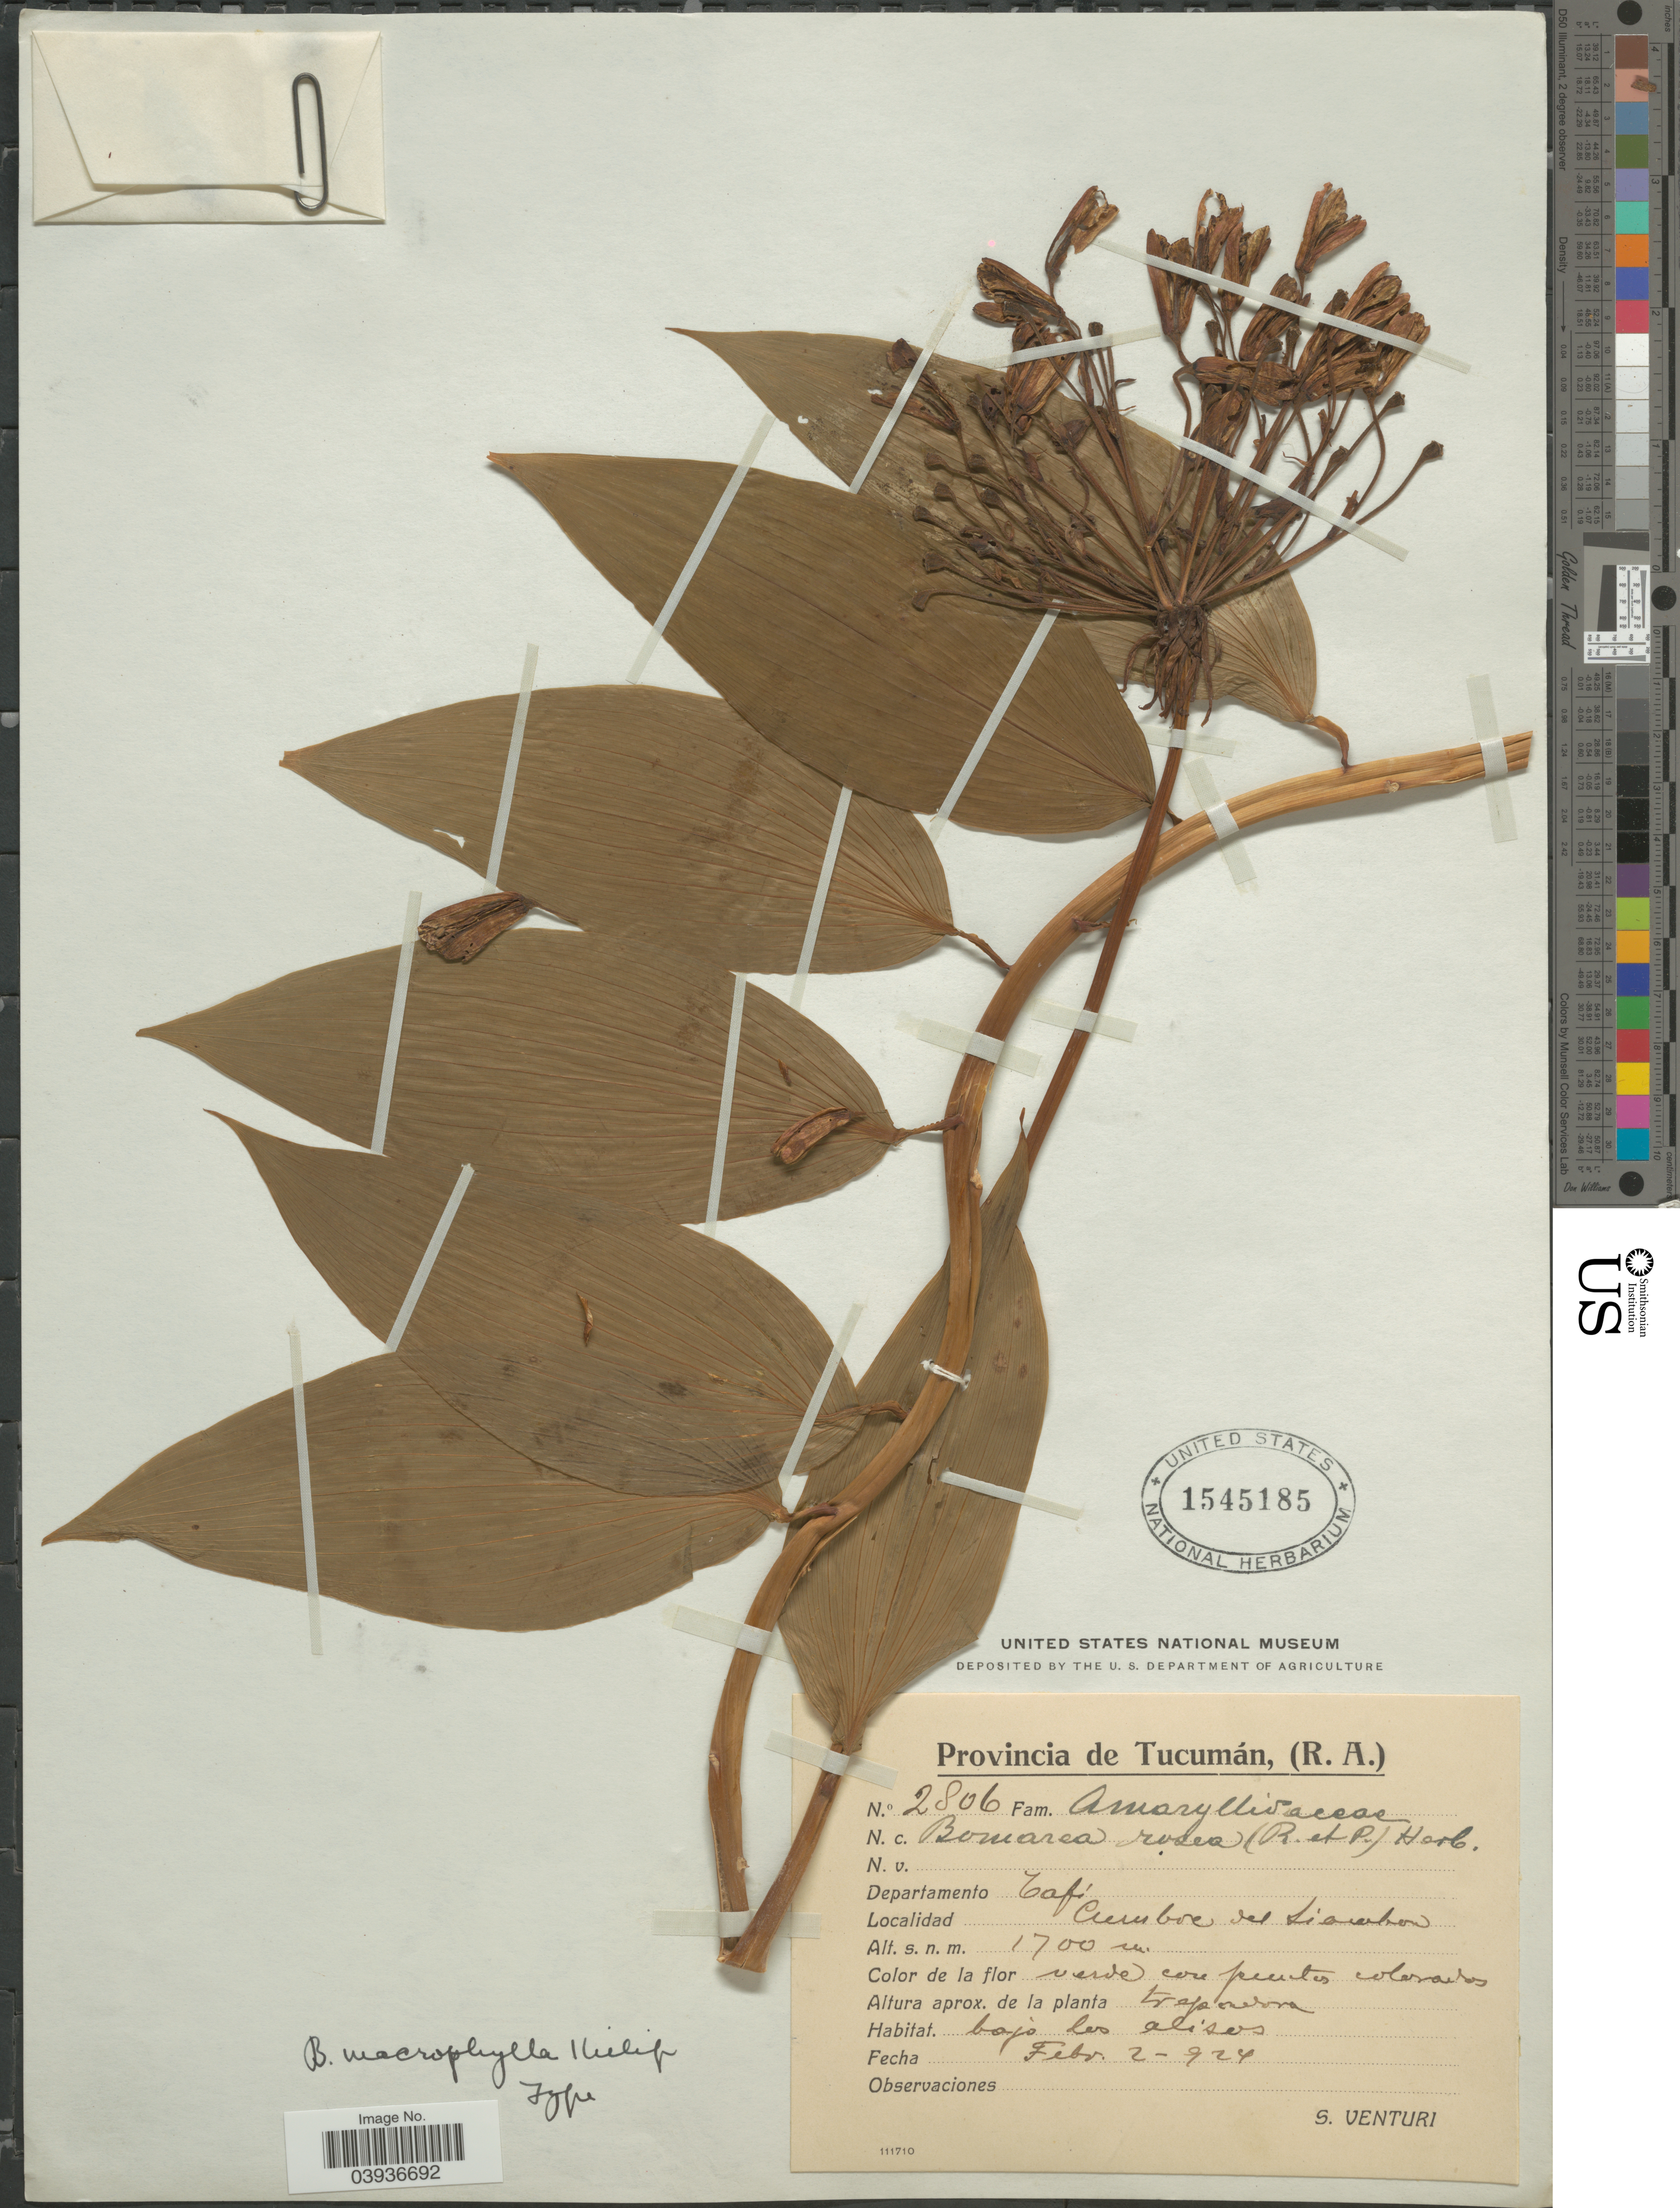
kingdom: Plantae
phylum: Tracheophyta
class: Liliopsida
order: Liliales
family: Alstroemeriaceae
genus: Bomarea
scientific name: Bomarea ovata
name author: (Cav.) Mirb.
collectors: S. Venturi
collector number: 2806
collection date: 1924-02-02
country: Argentina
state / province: Tucuman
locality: Departamento Tafi. Cumbre del Siambon.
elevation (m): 1700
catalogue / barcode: US 1545185